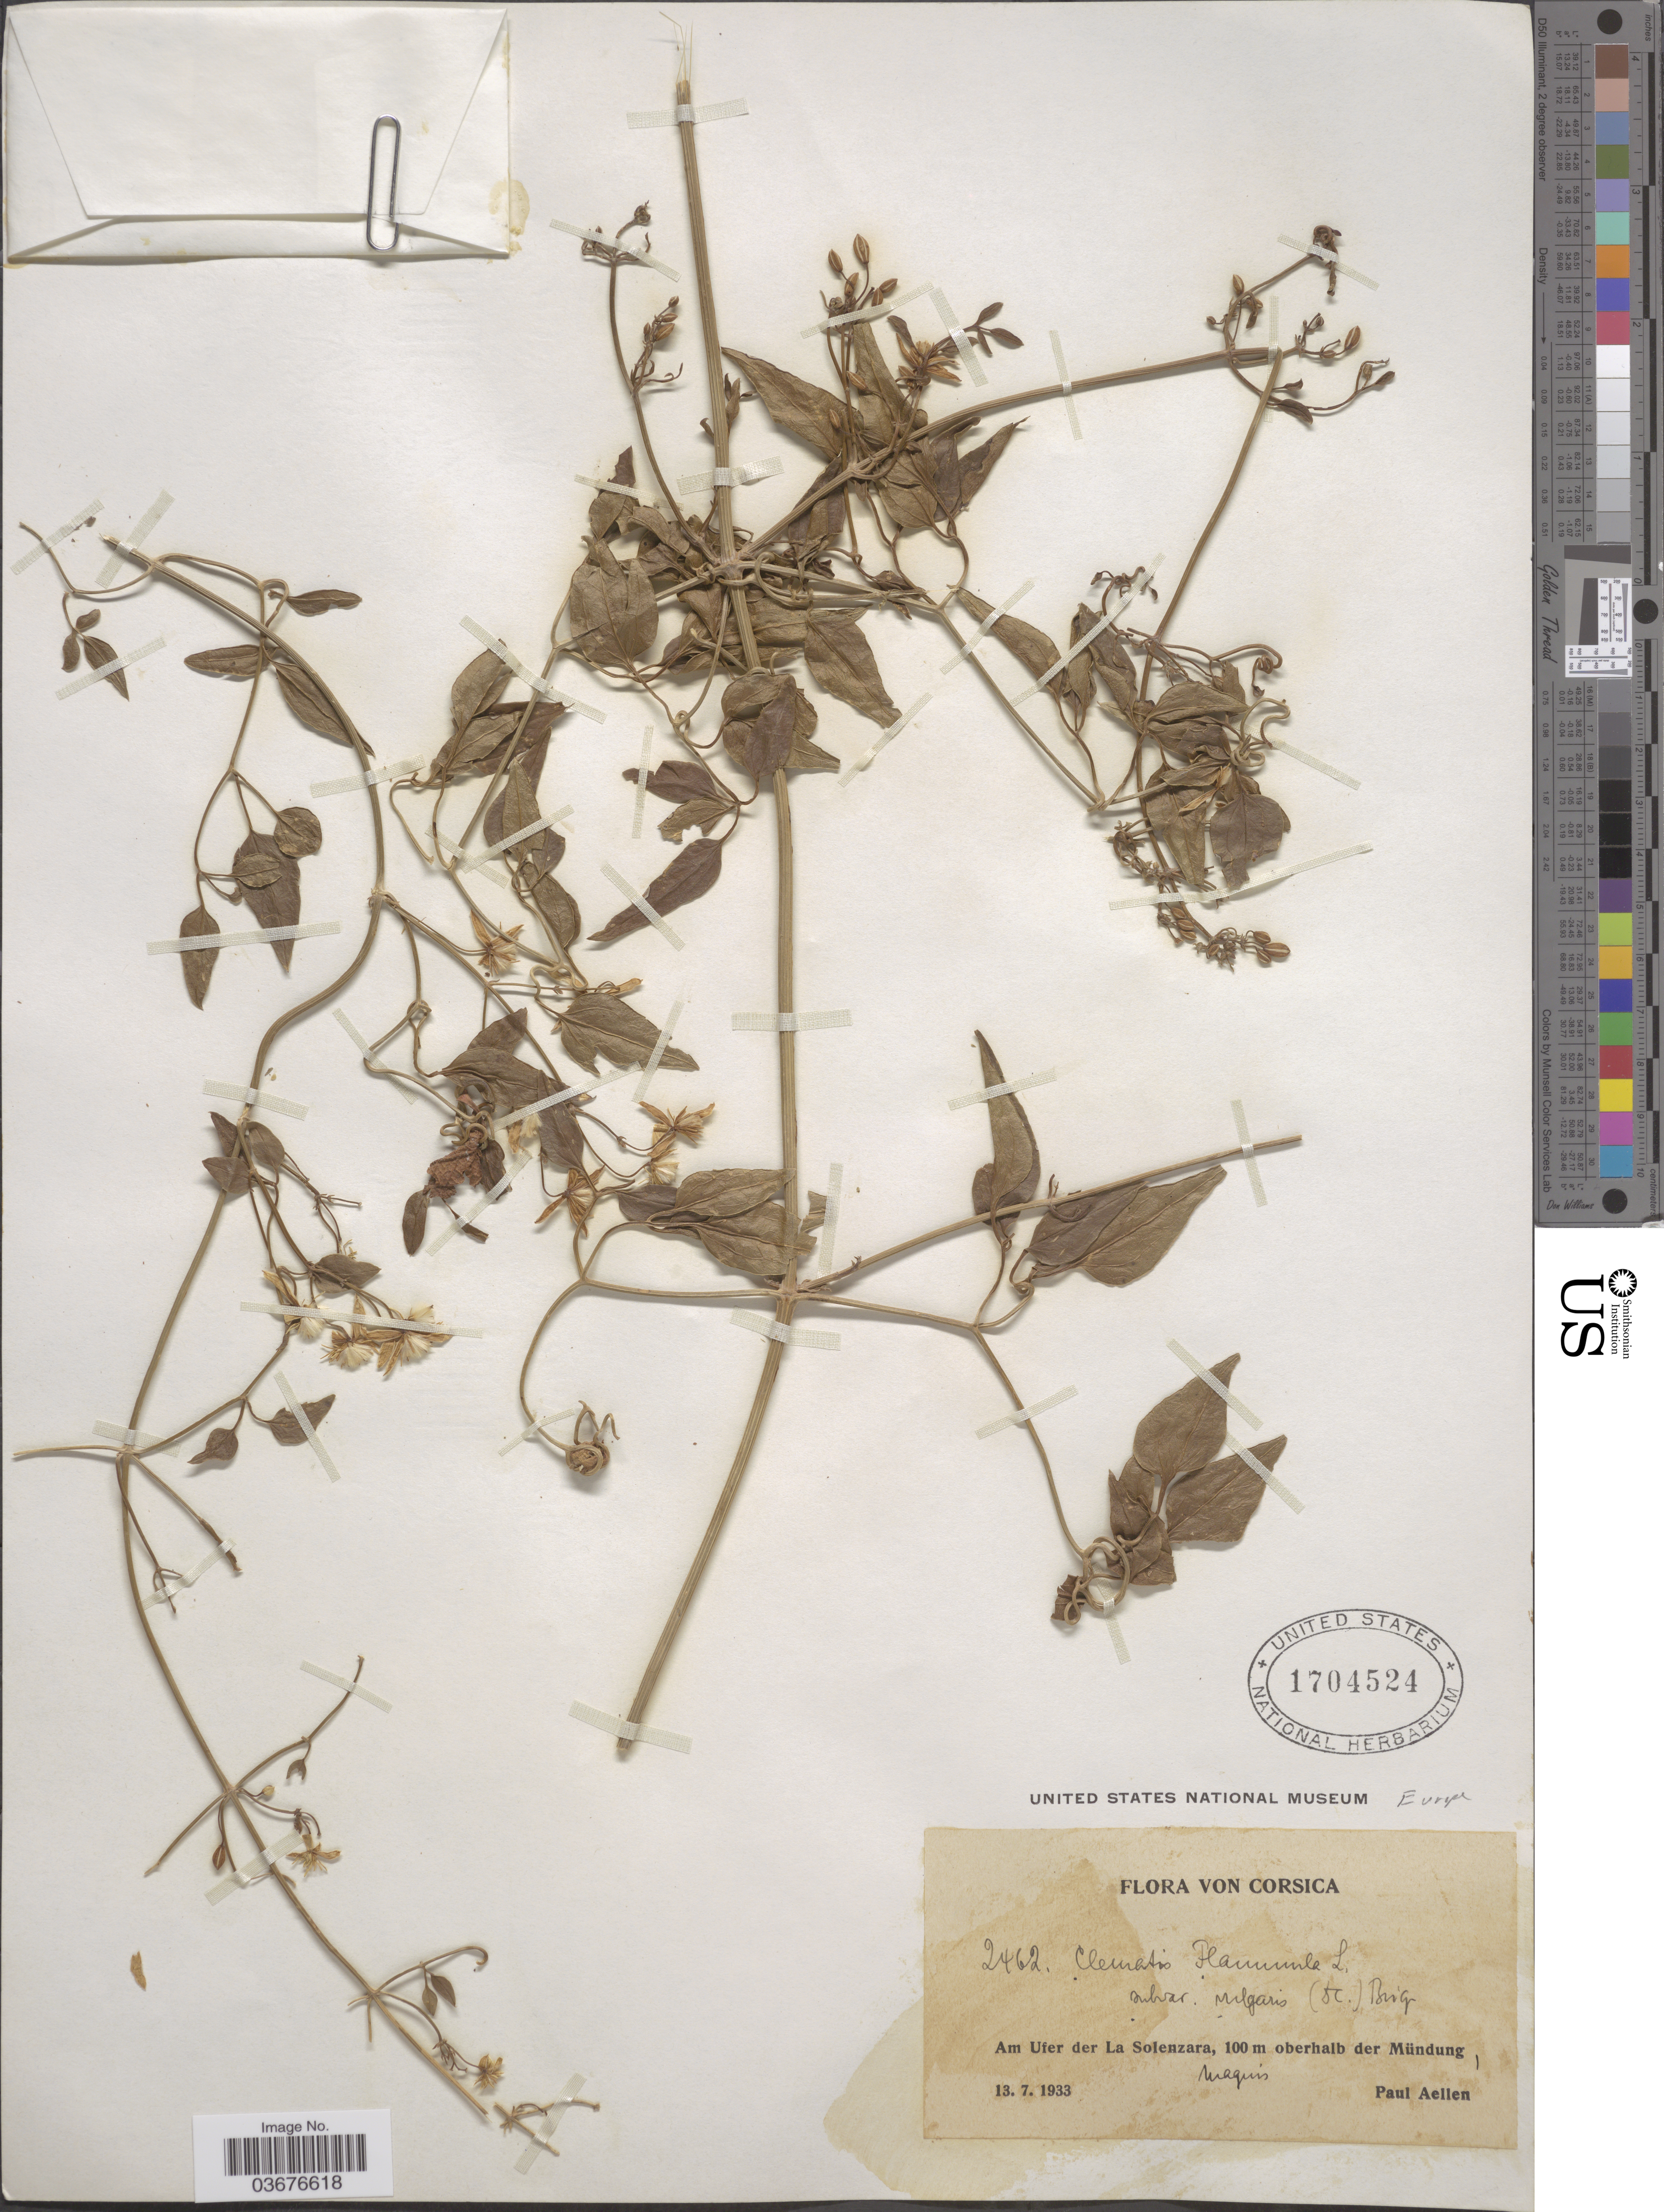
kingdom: Plantae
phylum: Tracheophyta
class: Magnoliopsida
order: Ranunculales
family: Ranunculaceae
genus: Clematis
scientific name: Clematis flammula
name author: L.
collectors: P. Aellen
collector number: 2462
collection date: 1933-07-13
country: France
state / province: Corsica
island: Corse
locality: Corsica. Am Ufer der La Solenzara, 100 m oberhalb der Mündung.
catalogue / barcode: US 1704524